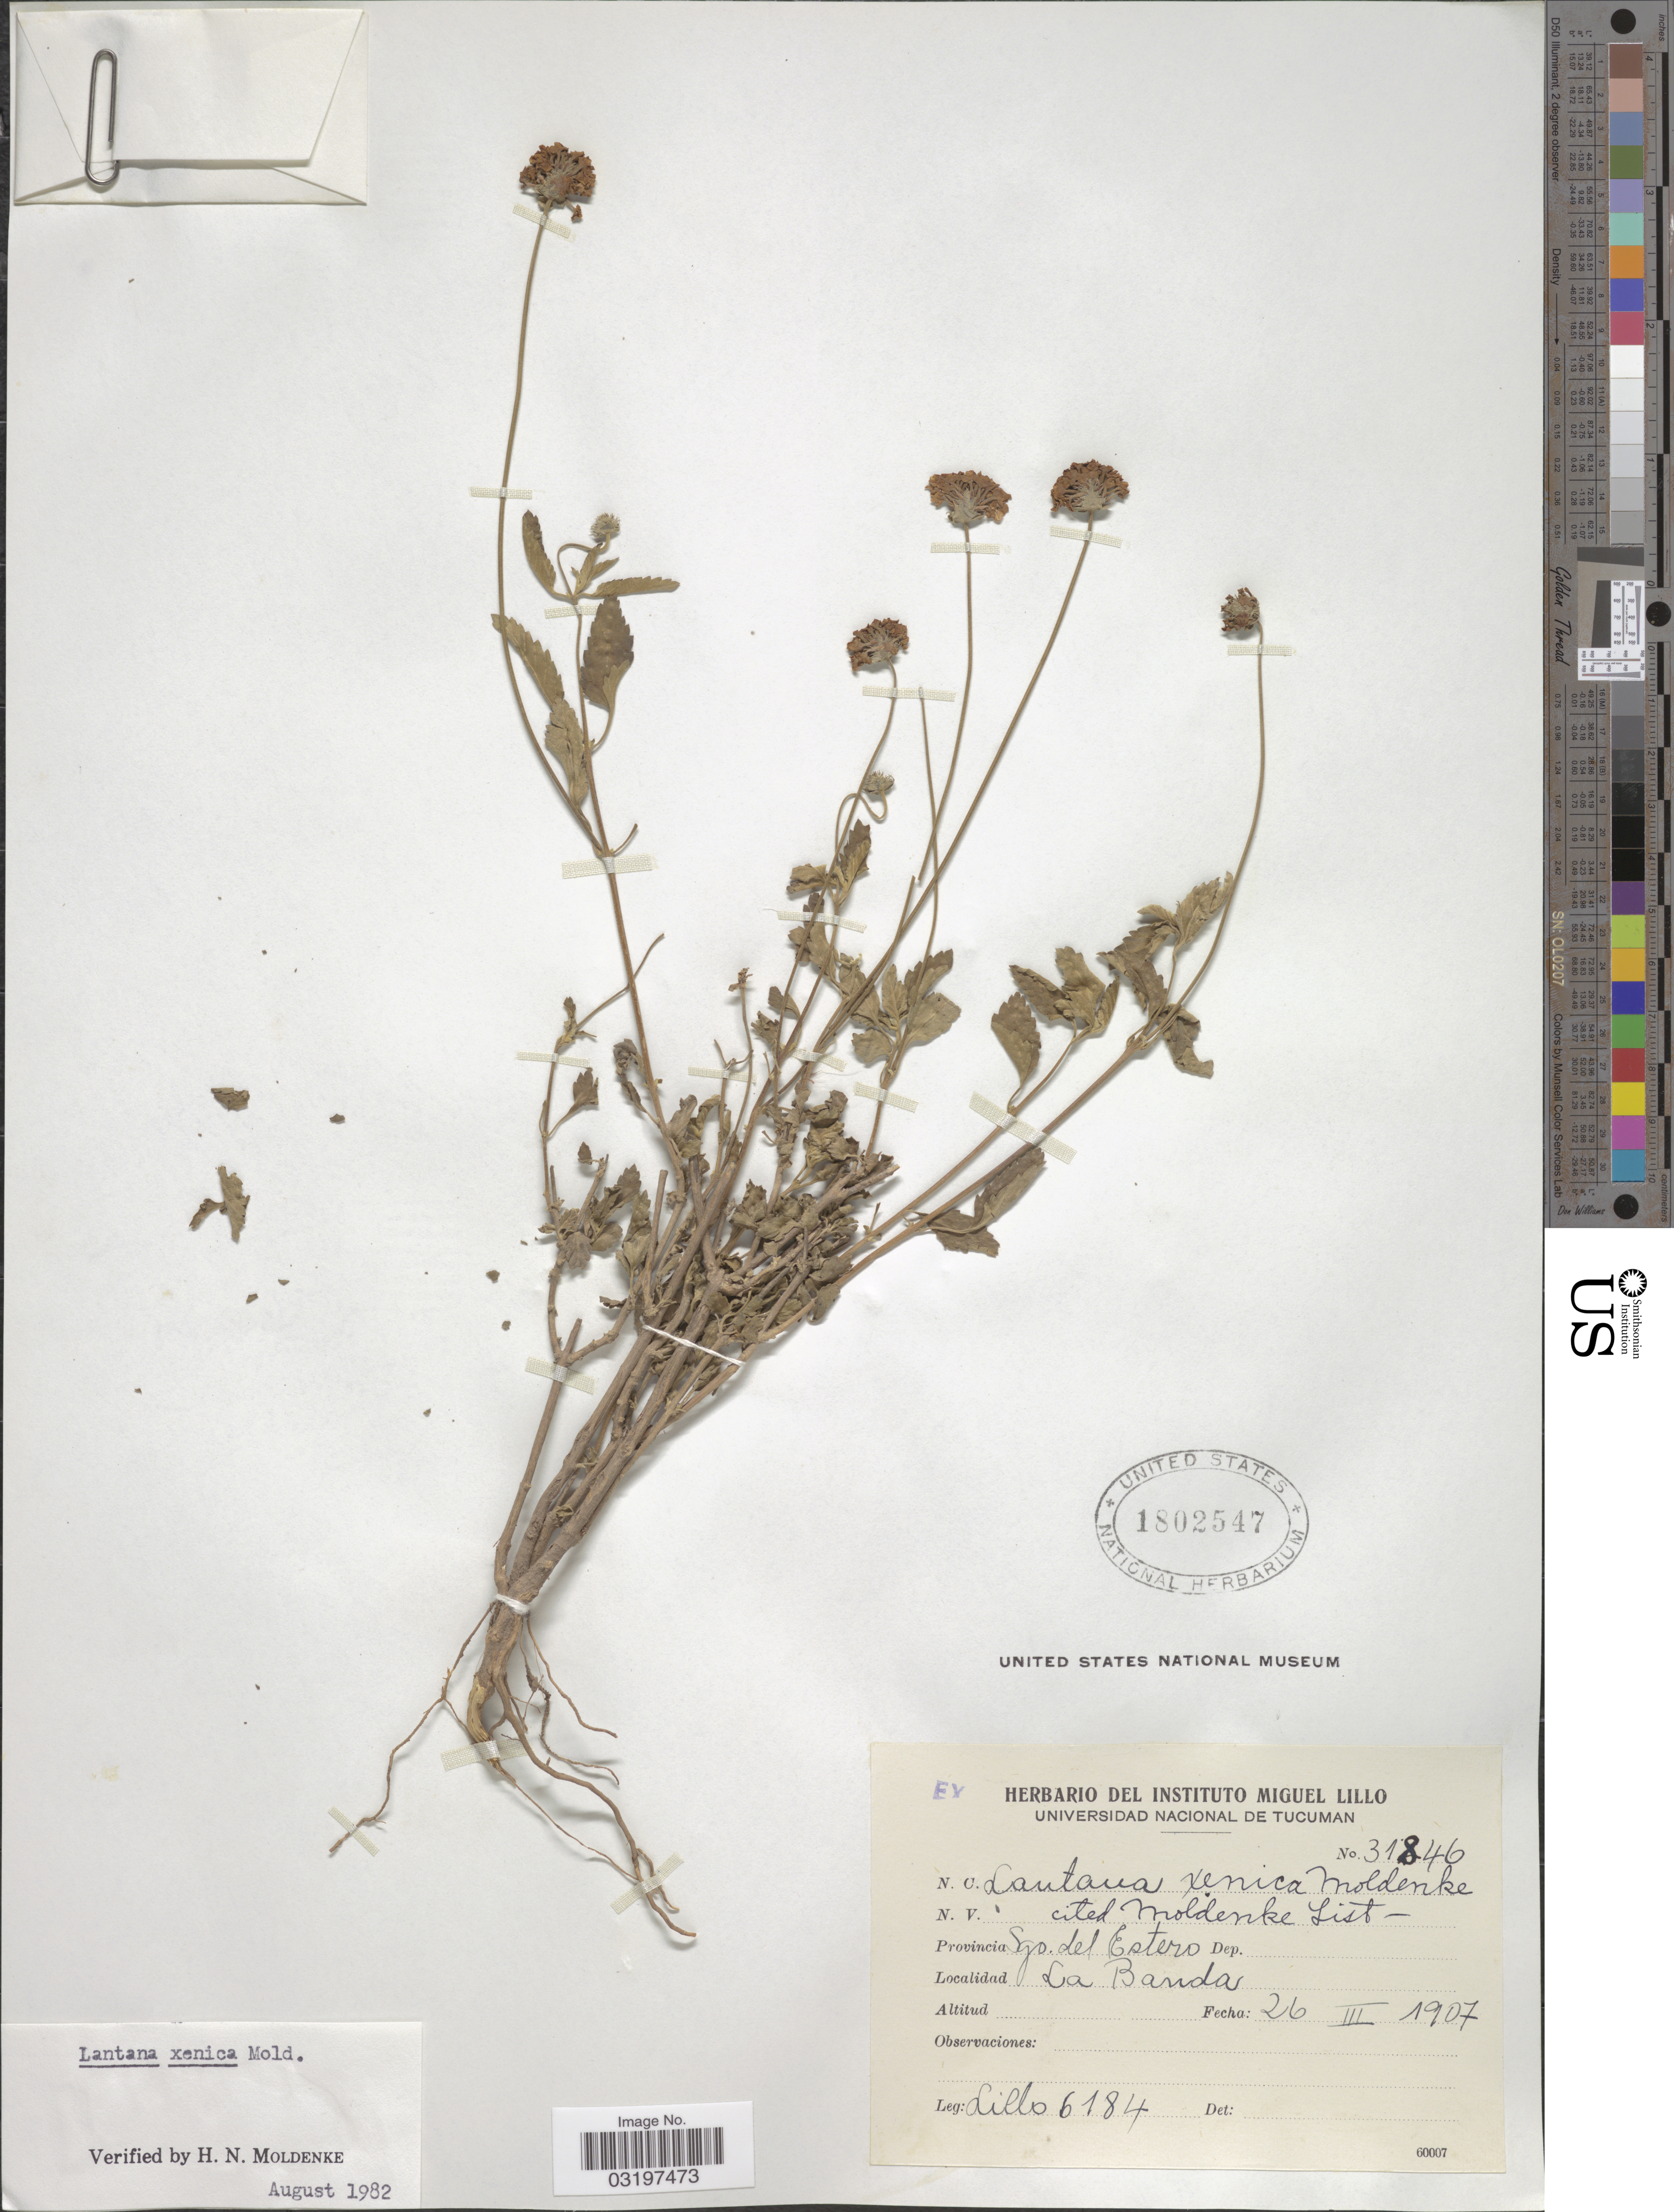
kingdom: Plantae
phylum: Tracheophyta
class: Magnoliopsida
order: Lamiales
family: Verbenaceae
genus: Lantana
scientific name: Lantana xenica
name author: Moldenke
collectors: M. Lillo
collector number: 6184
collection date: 1907-03-26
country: Argentina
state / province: Santiago del Estero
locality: Provincia Sgo. del Estero. La Banda.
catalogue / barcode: US 1802547